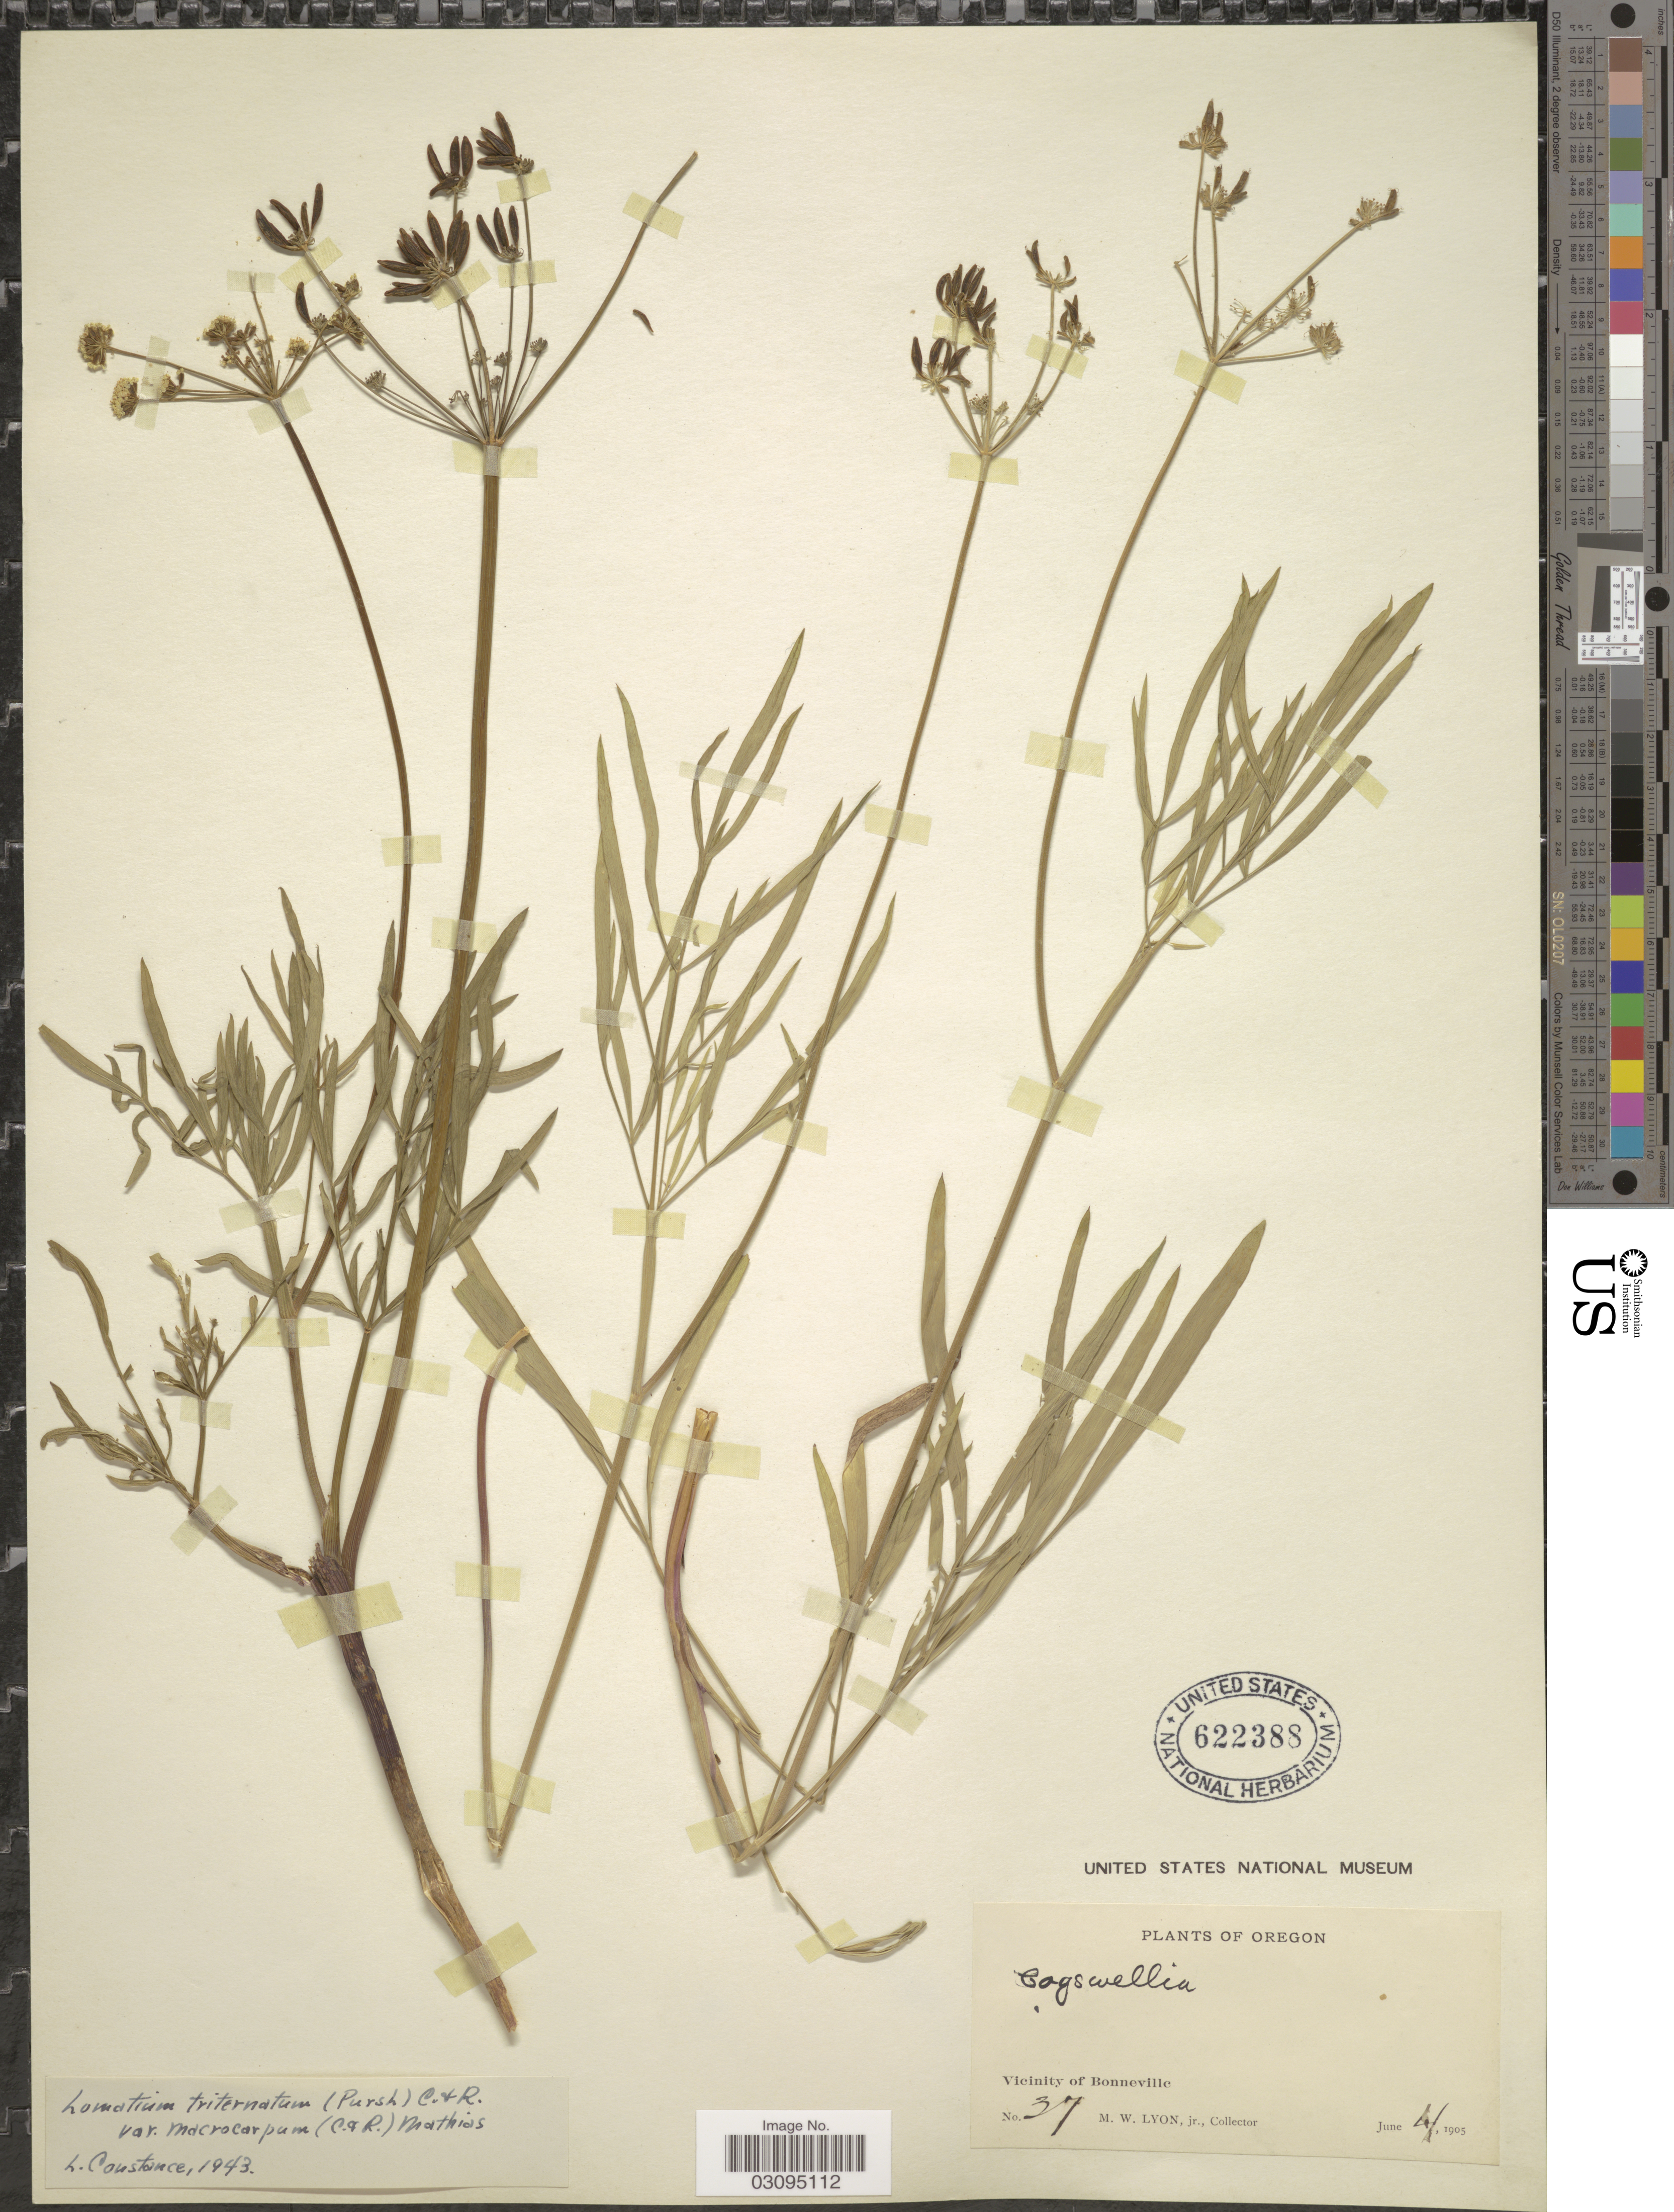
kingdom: Plantae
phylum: Tracheophyta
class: Magnoliopsida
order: Apiales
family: Apiaceae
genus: Lomatium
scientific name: Lomatium triternatum var. macrocarpum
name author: (J.M. Coult. & Rose) Mathias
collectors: M. Lyon Jr.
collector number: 37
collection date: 1905-06-04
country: United States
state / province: Oregon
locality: Vicinity of Bonneville.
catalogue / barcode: US 622388